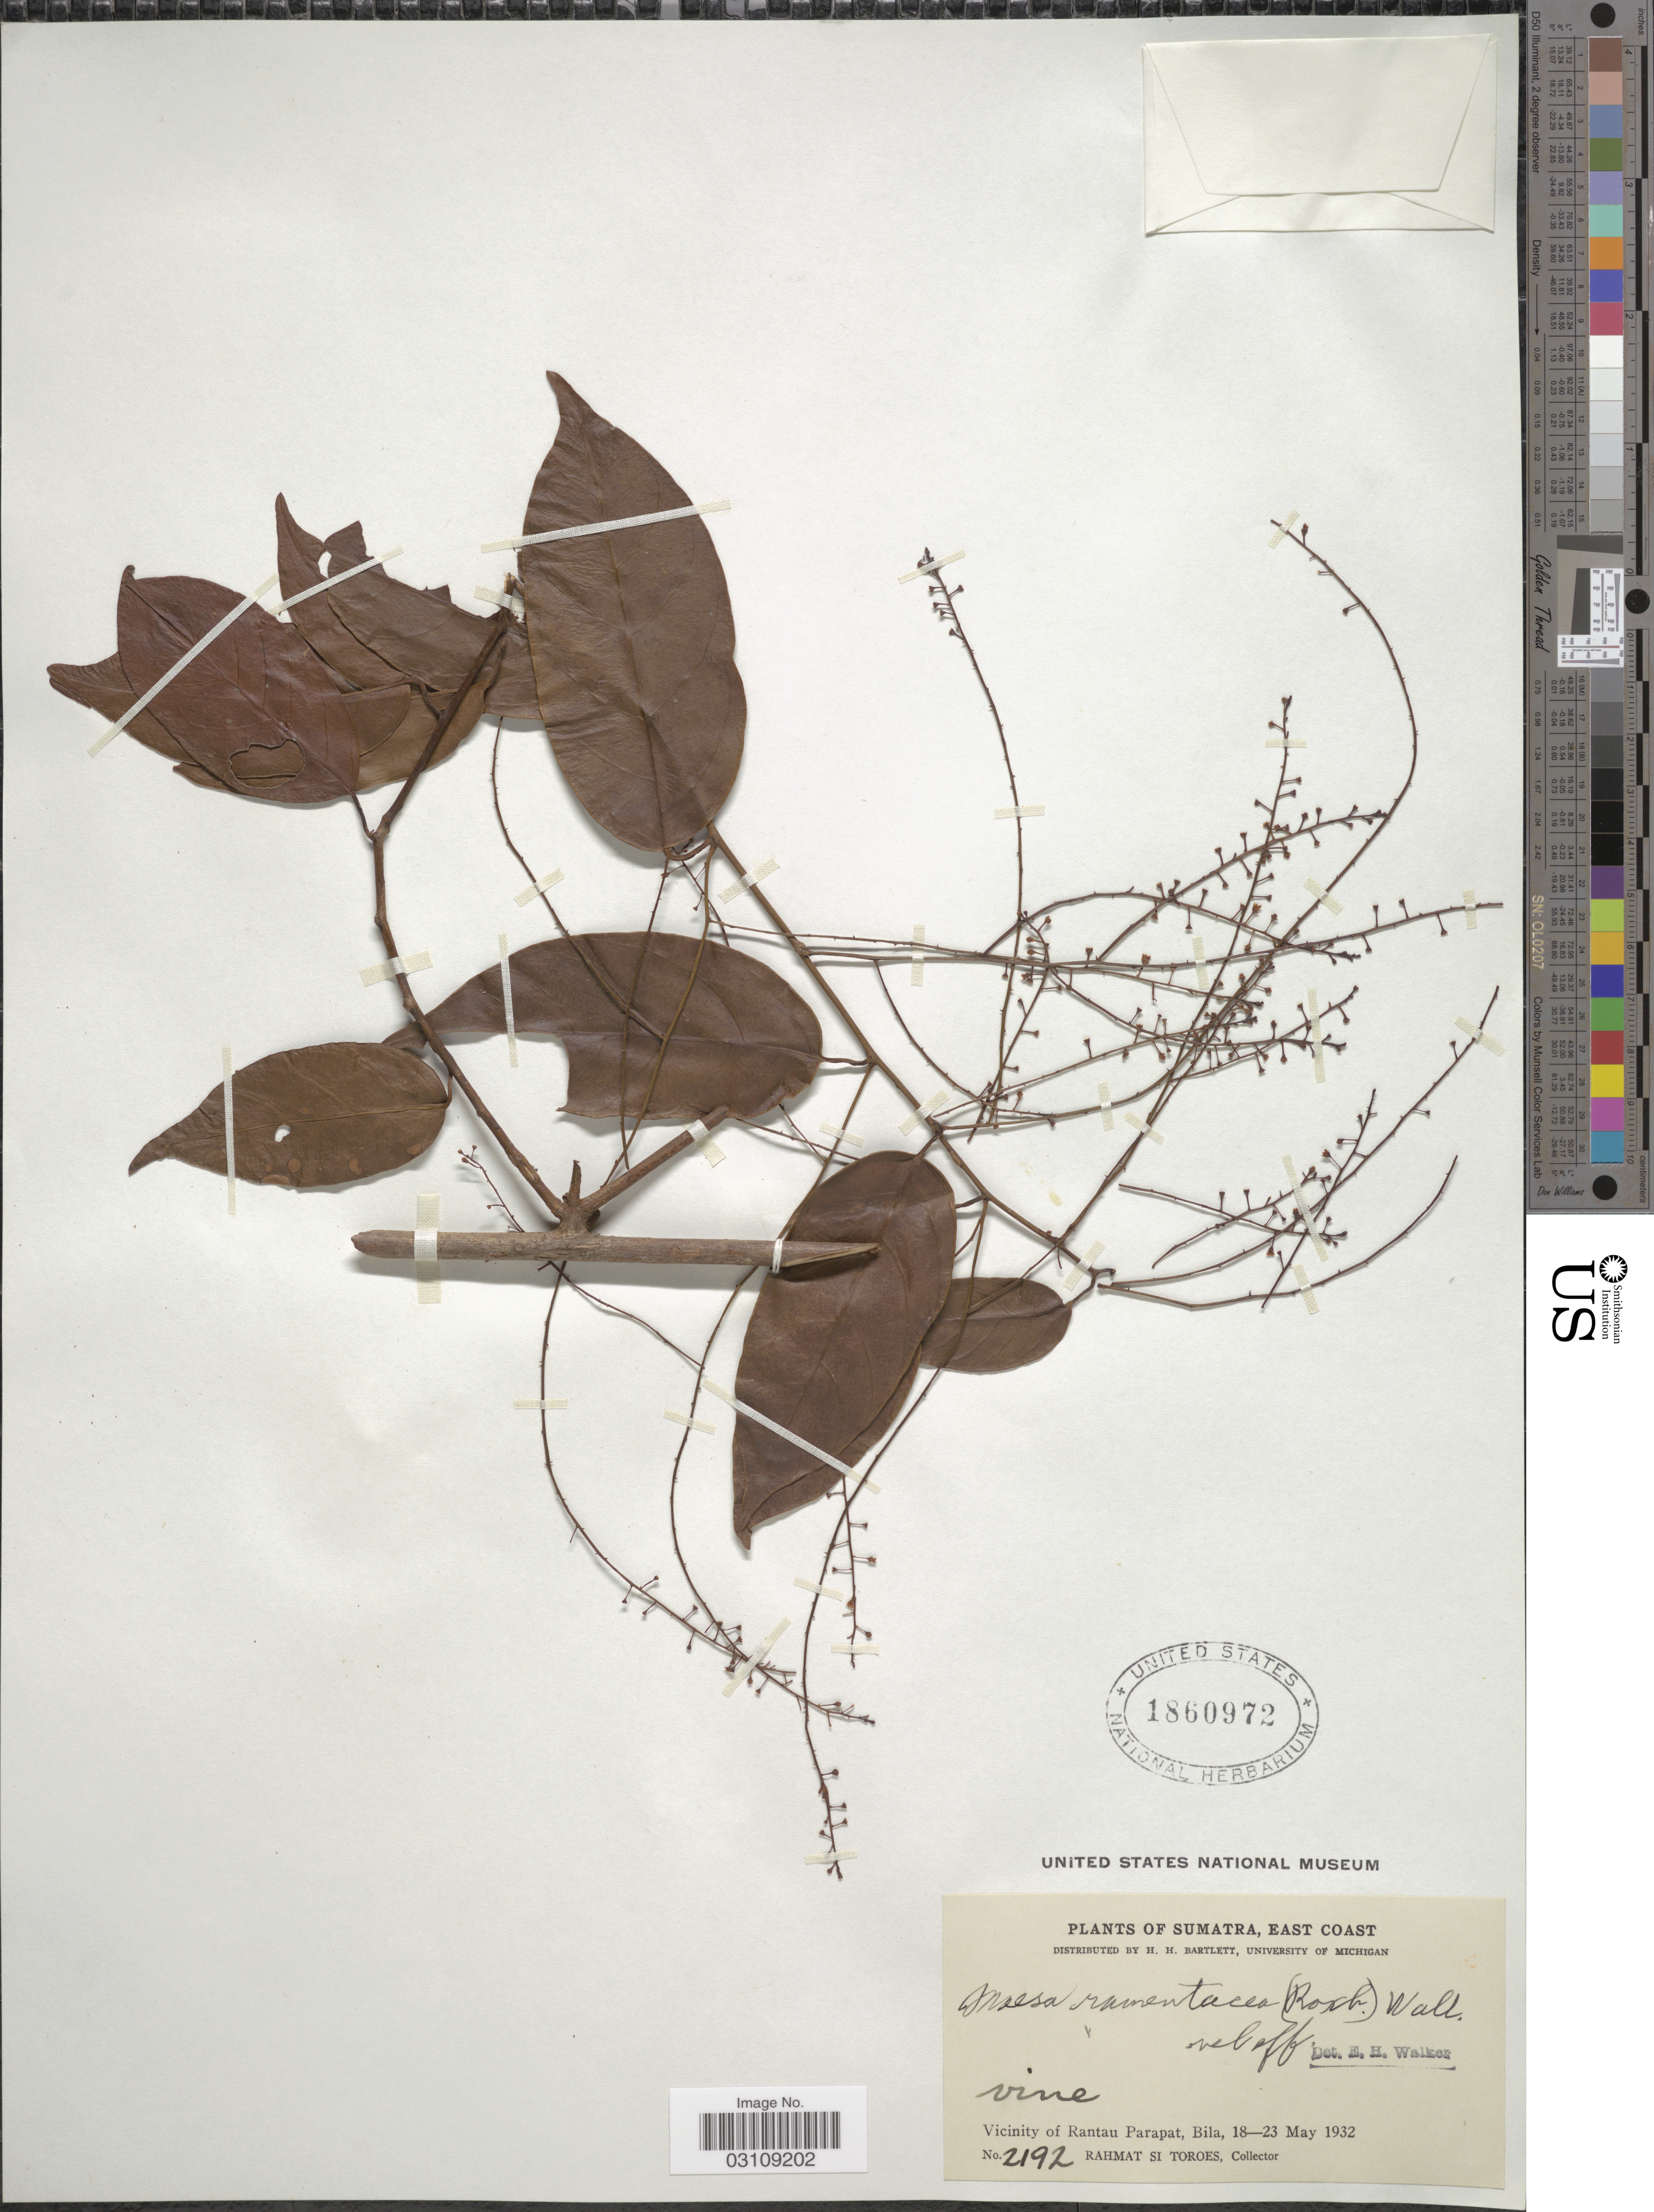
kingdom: Plantae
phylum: Tracheophyta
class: Magnoliopsida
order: Ericales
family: Primulaceae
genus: Maesa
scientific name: Maesa ramentacea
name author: (Roxb.) A. DC.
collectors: Rahmat Si Boeea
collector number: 2192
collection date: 1932-05-18/1932-05-23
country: Indonesia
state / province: Sumatra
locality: East Coast. Vicinity of Rantau Parapat, Bila.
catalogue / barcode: US 1860972